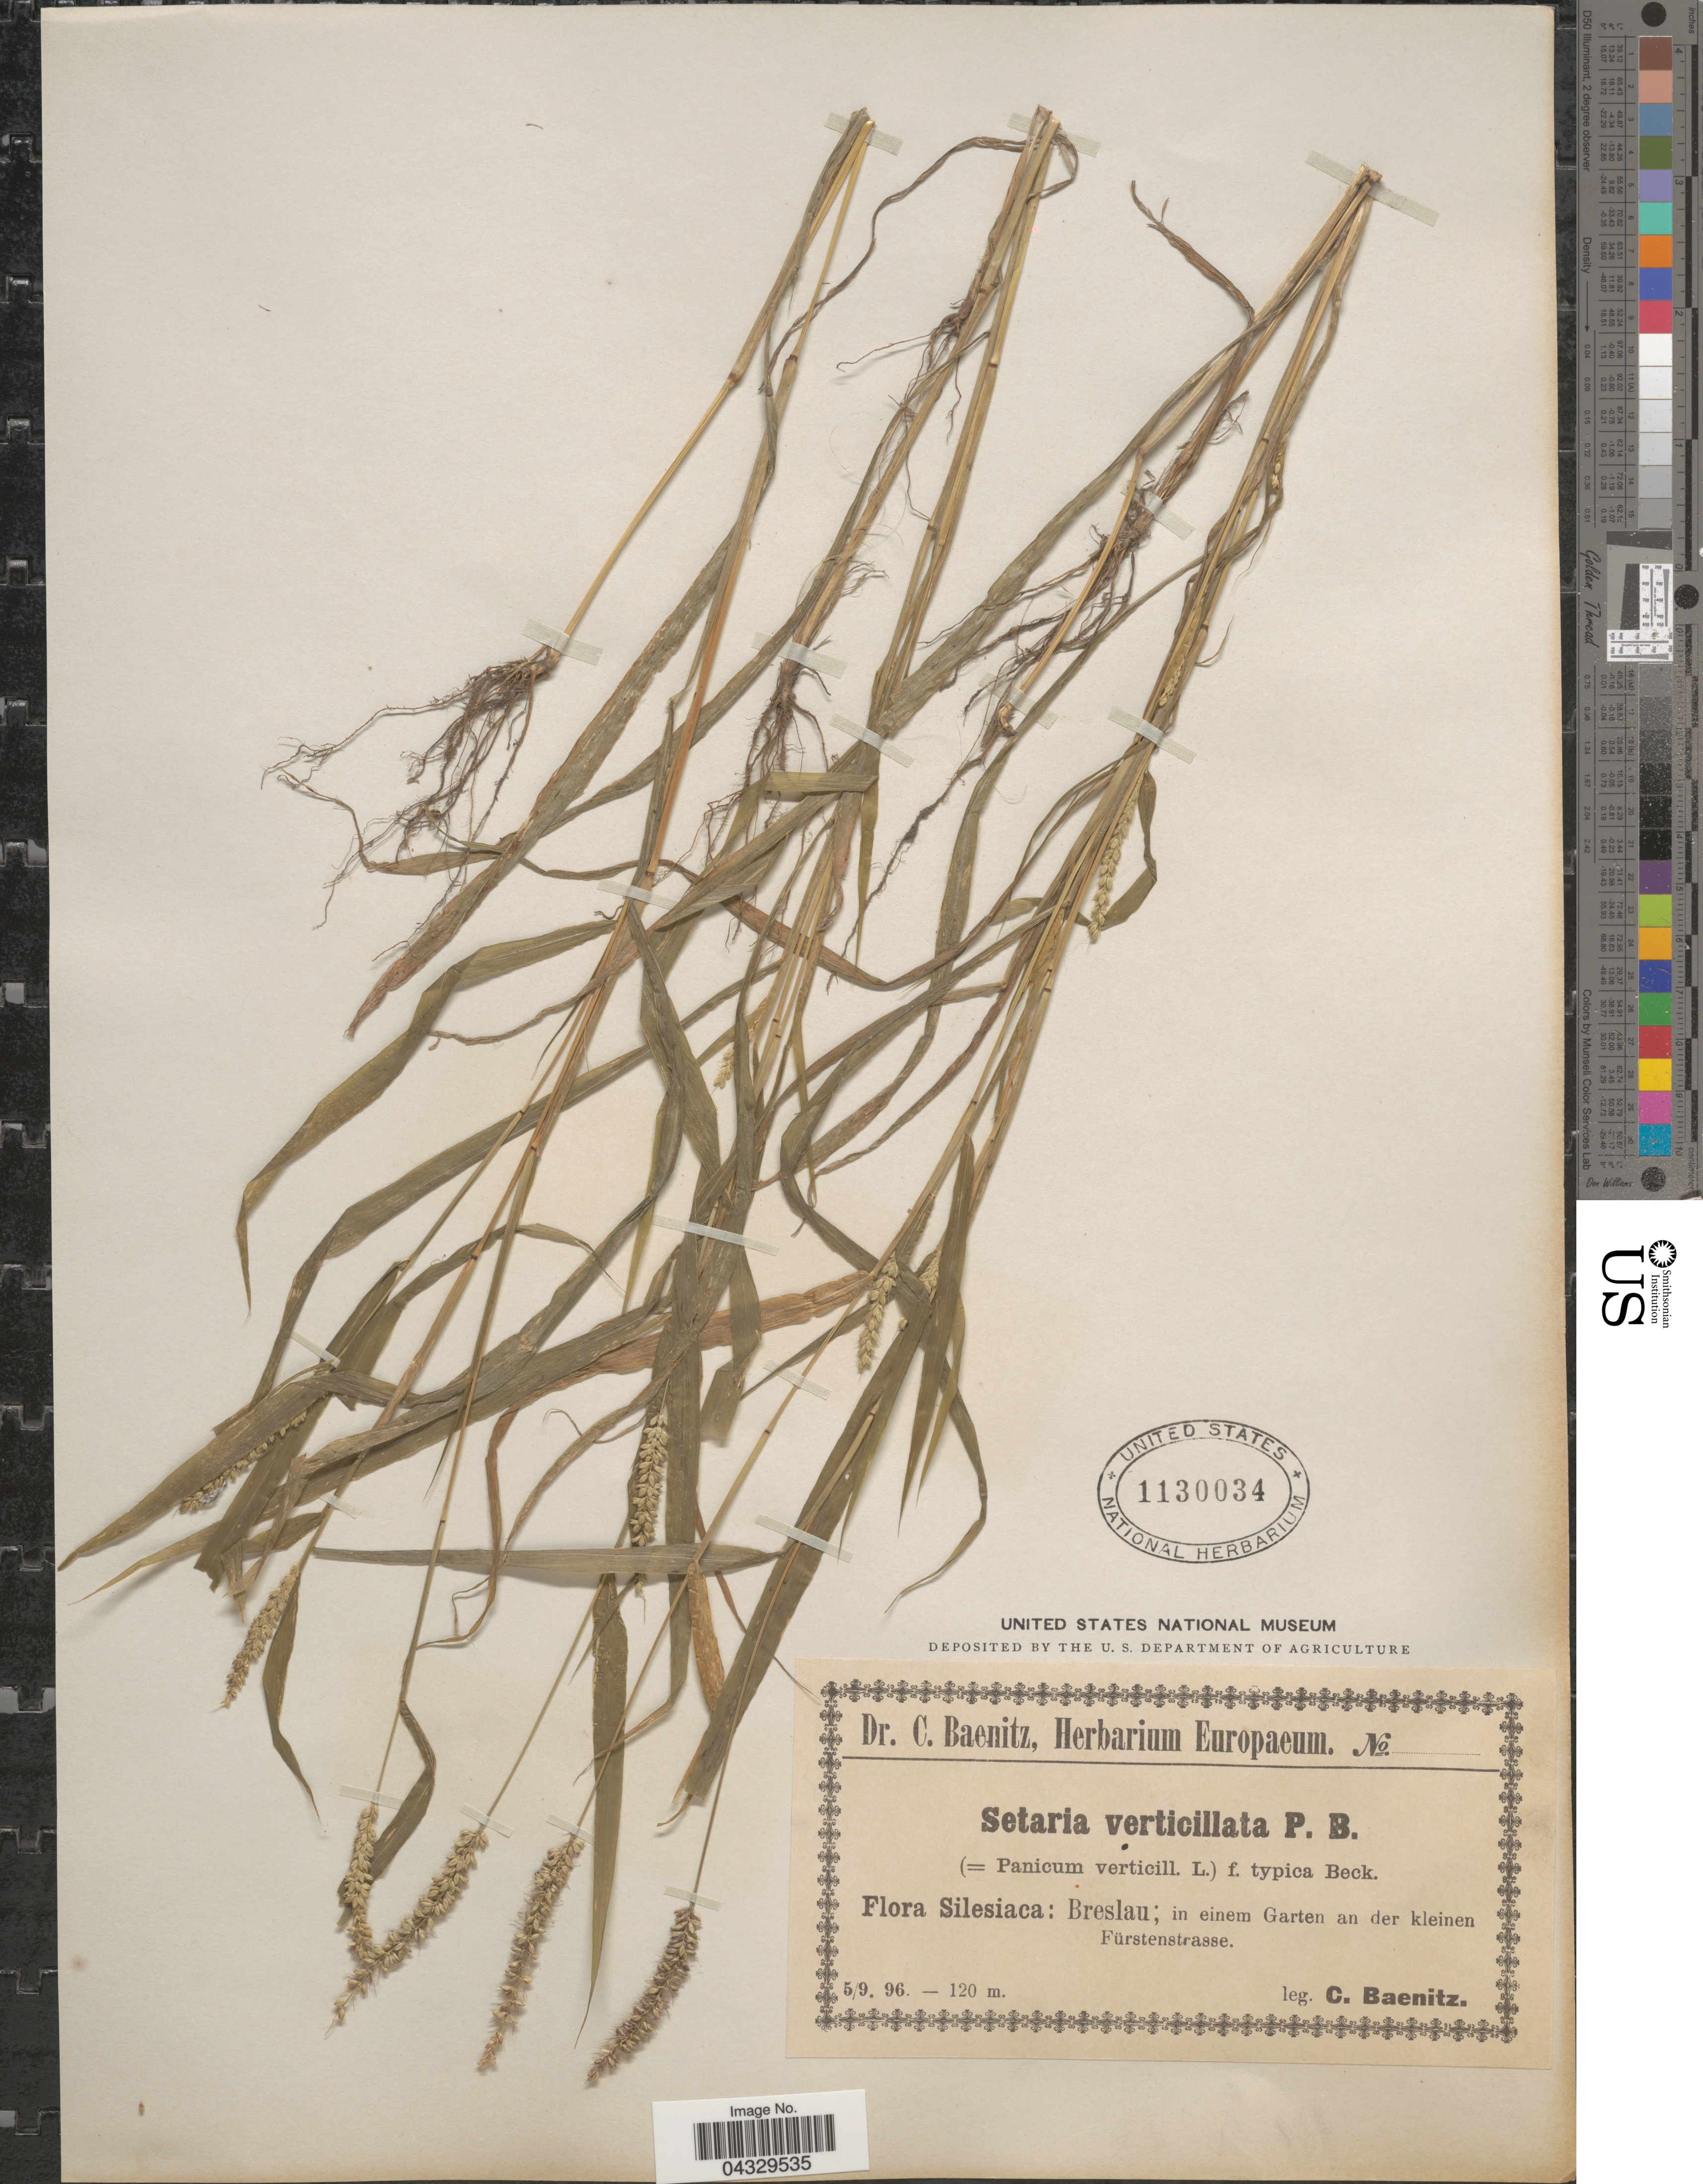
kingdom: Plantae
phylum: Tracheophyta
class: Liliopsida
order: Poales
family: Poaceae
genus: Setaria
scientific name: Setaria verticillata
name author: (L.) P. Beauv.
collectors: C. G. Baenitz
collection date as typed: Transcribed d/m/y: 5/9/96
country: Poland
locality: Silesiaca: Breslau; in einem Garten an der kleinen Fürstenstrasse.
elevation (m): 120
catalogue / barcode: US 1130034